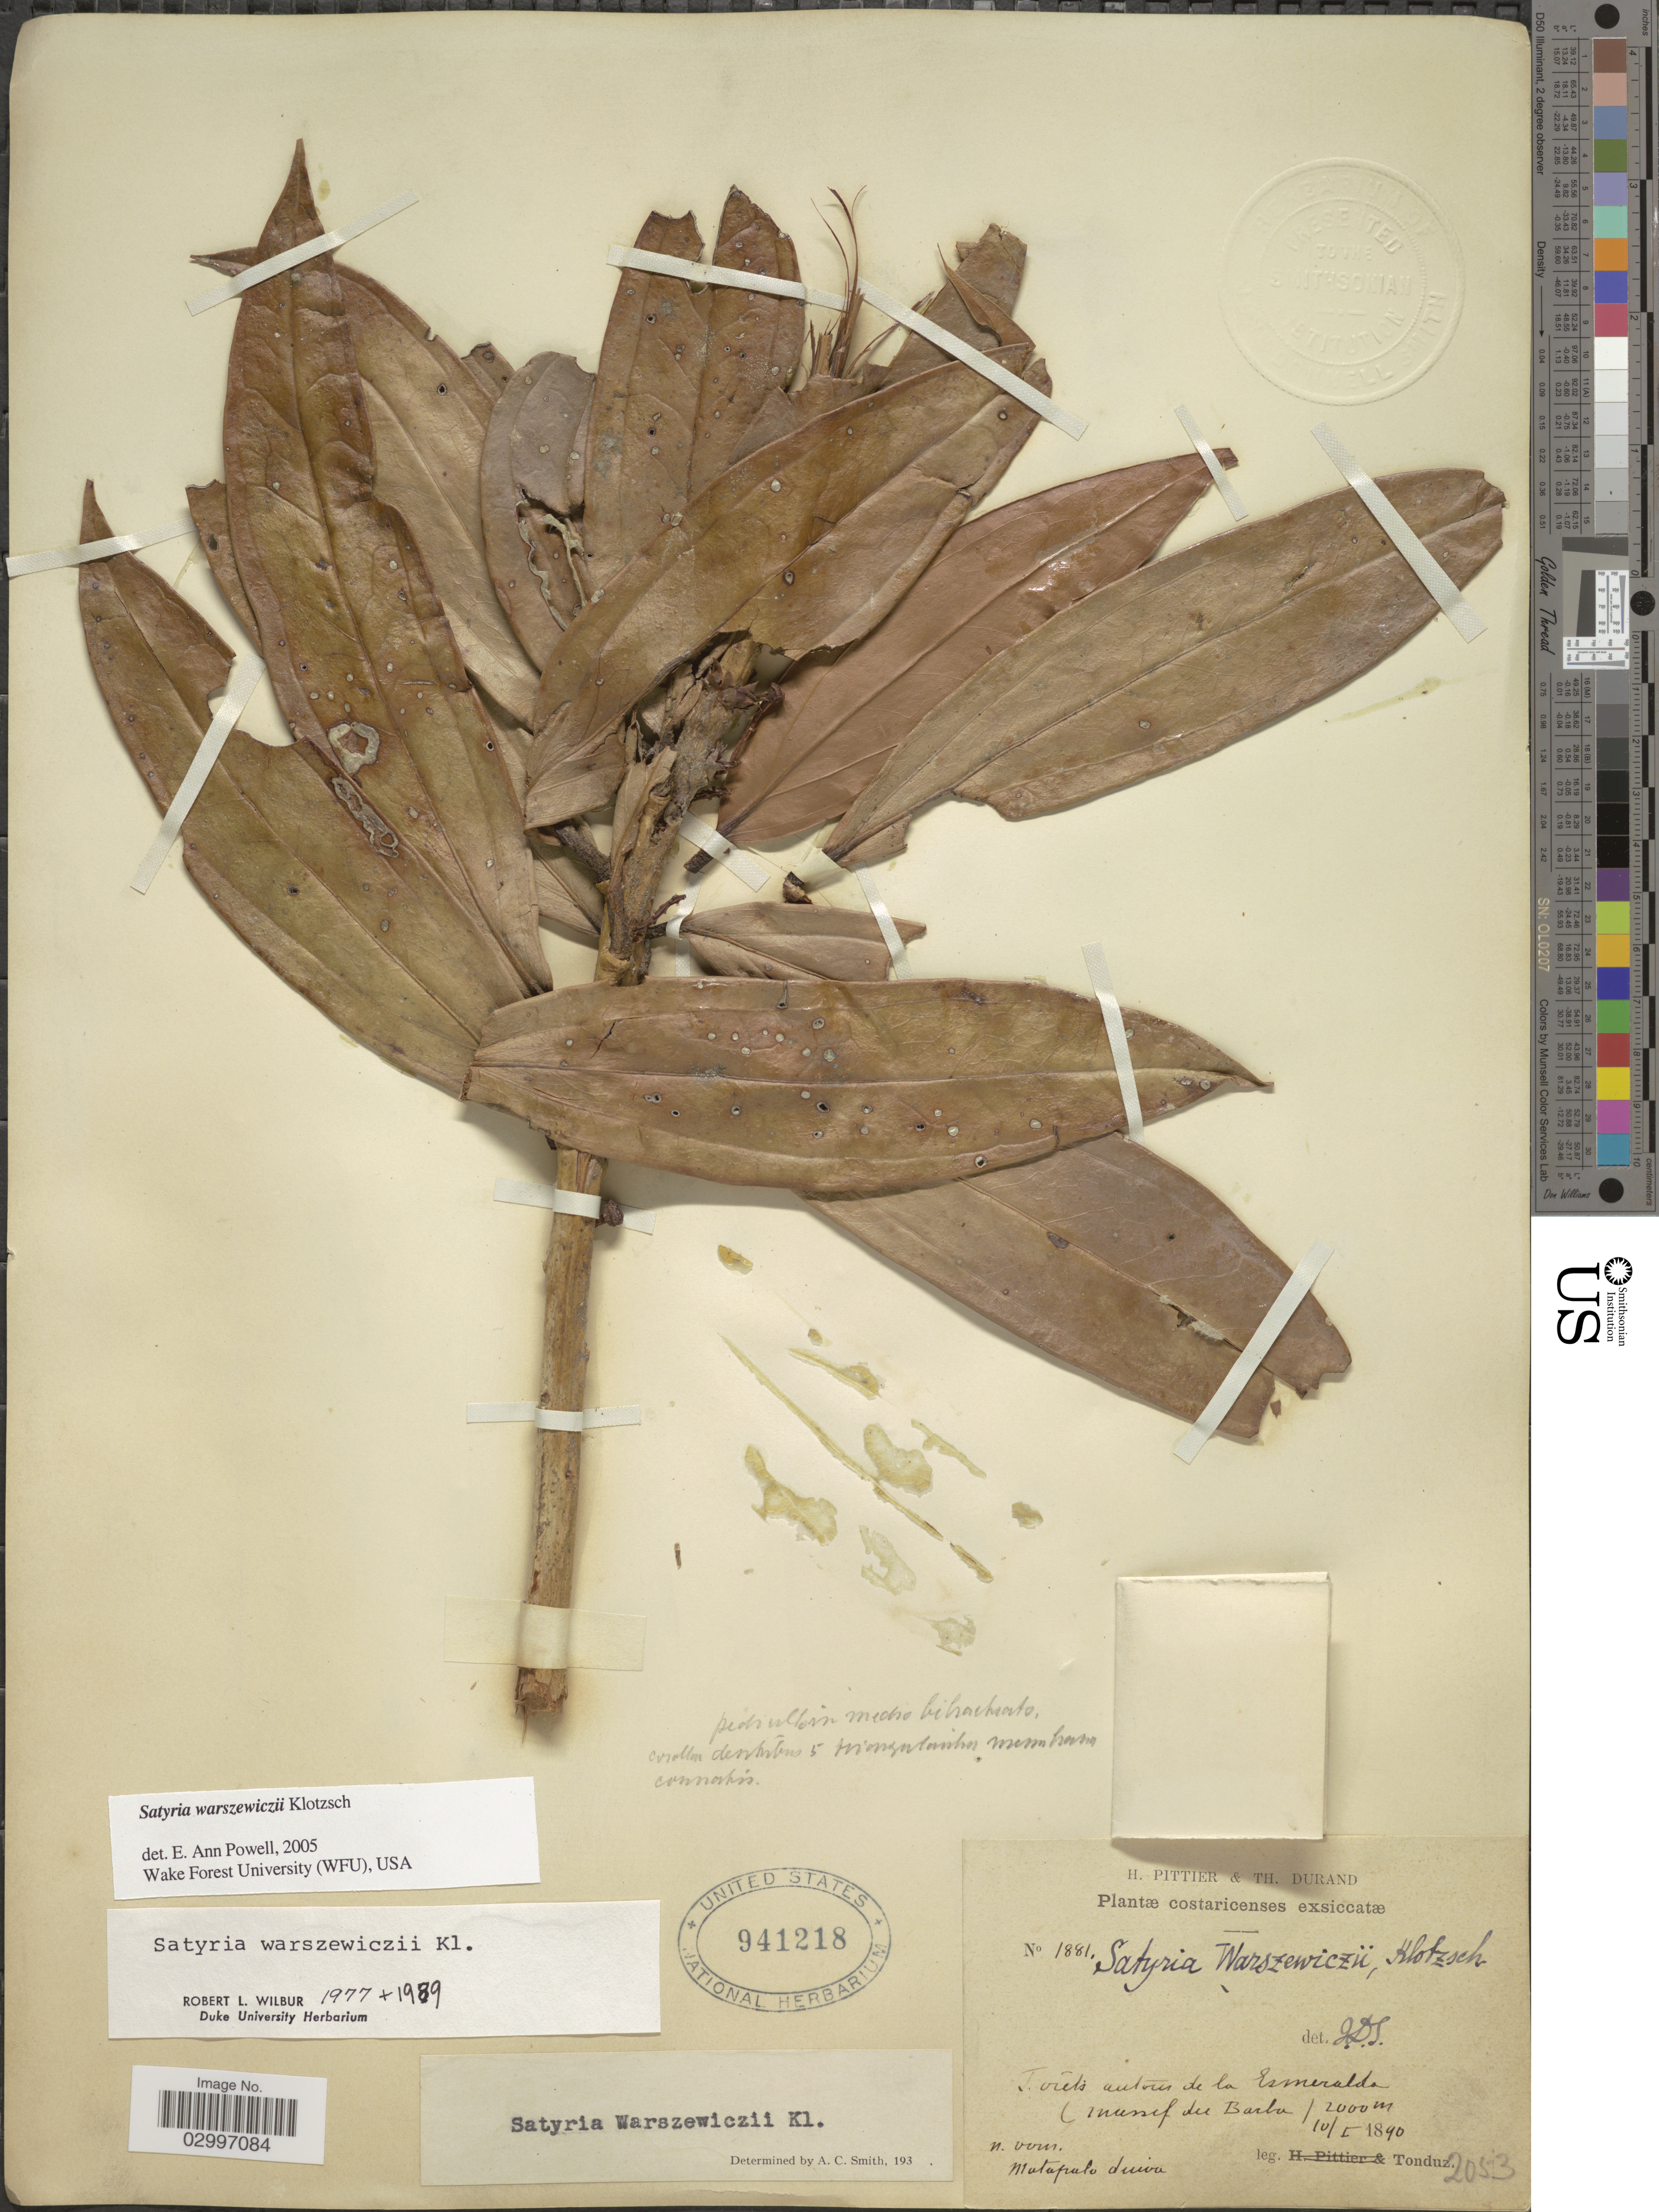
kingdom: Plantae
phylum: Tracheophyta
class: Magnoliopsida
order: Ericales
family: Ericaceae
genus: Satyria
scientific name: Satyria warszewiczii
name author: Klotzsch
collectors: Tonduz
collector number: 2053/1881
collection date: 1890-01-10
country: Costa Rica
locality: Forêts autres de la Esmeralda (massif des Barba).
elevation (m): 2000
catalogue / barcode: US 941218